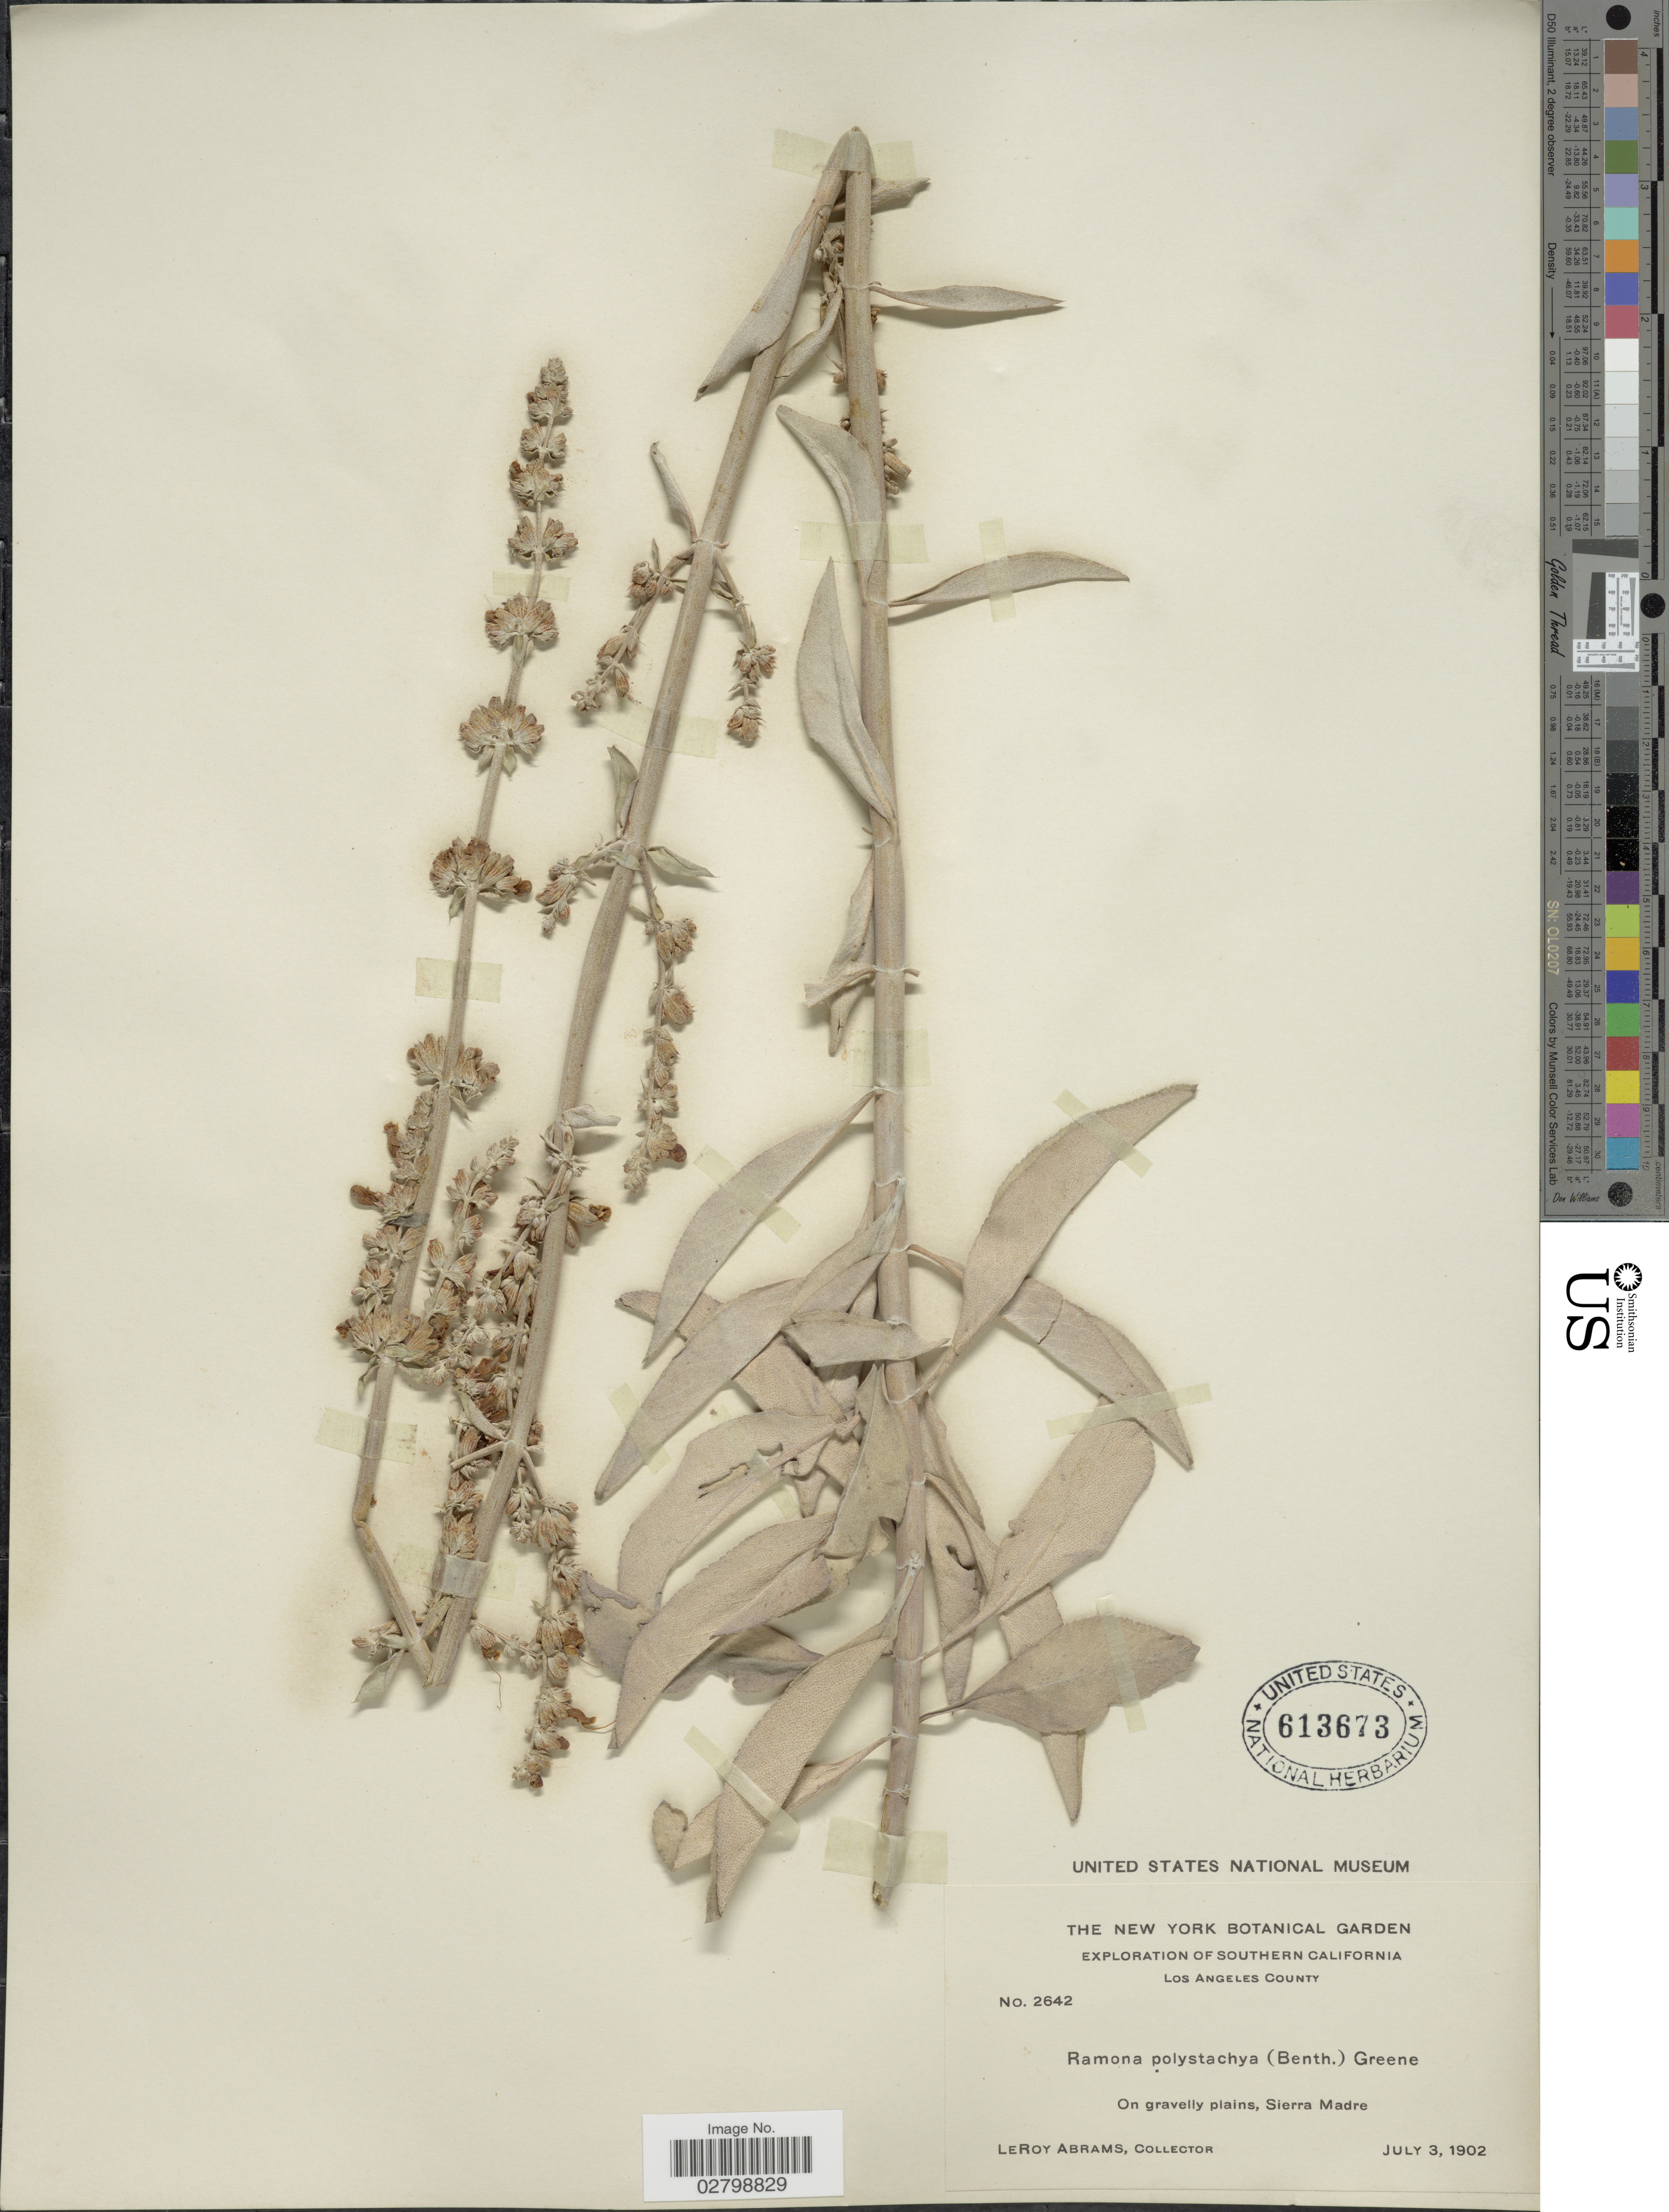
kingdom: Plantae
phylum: Tracheophyta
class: Magnoliopsida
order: Lamiales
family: Lamiaceae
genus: Salvia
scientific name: Salvia apiana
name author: Jeps.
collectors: L. Abrams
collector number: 2642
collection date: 1902-07-03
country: United States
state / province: California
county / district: Los Angeles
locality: Southern California. Los Angeles County. On gravelly plains, Sierra Madre.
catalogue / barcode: US 613673